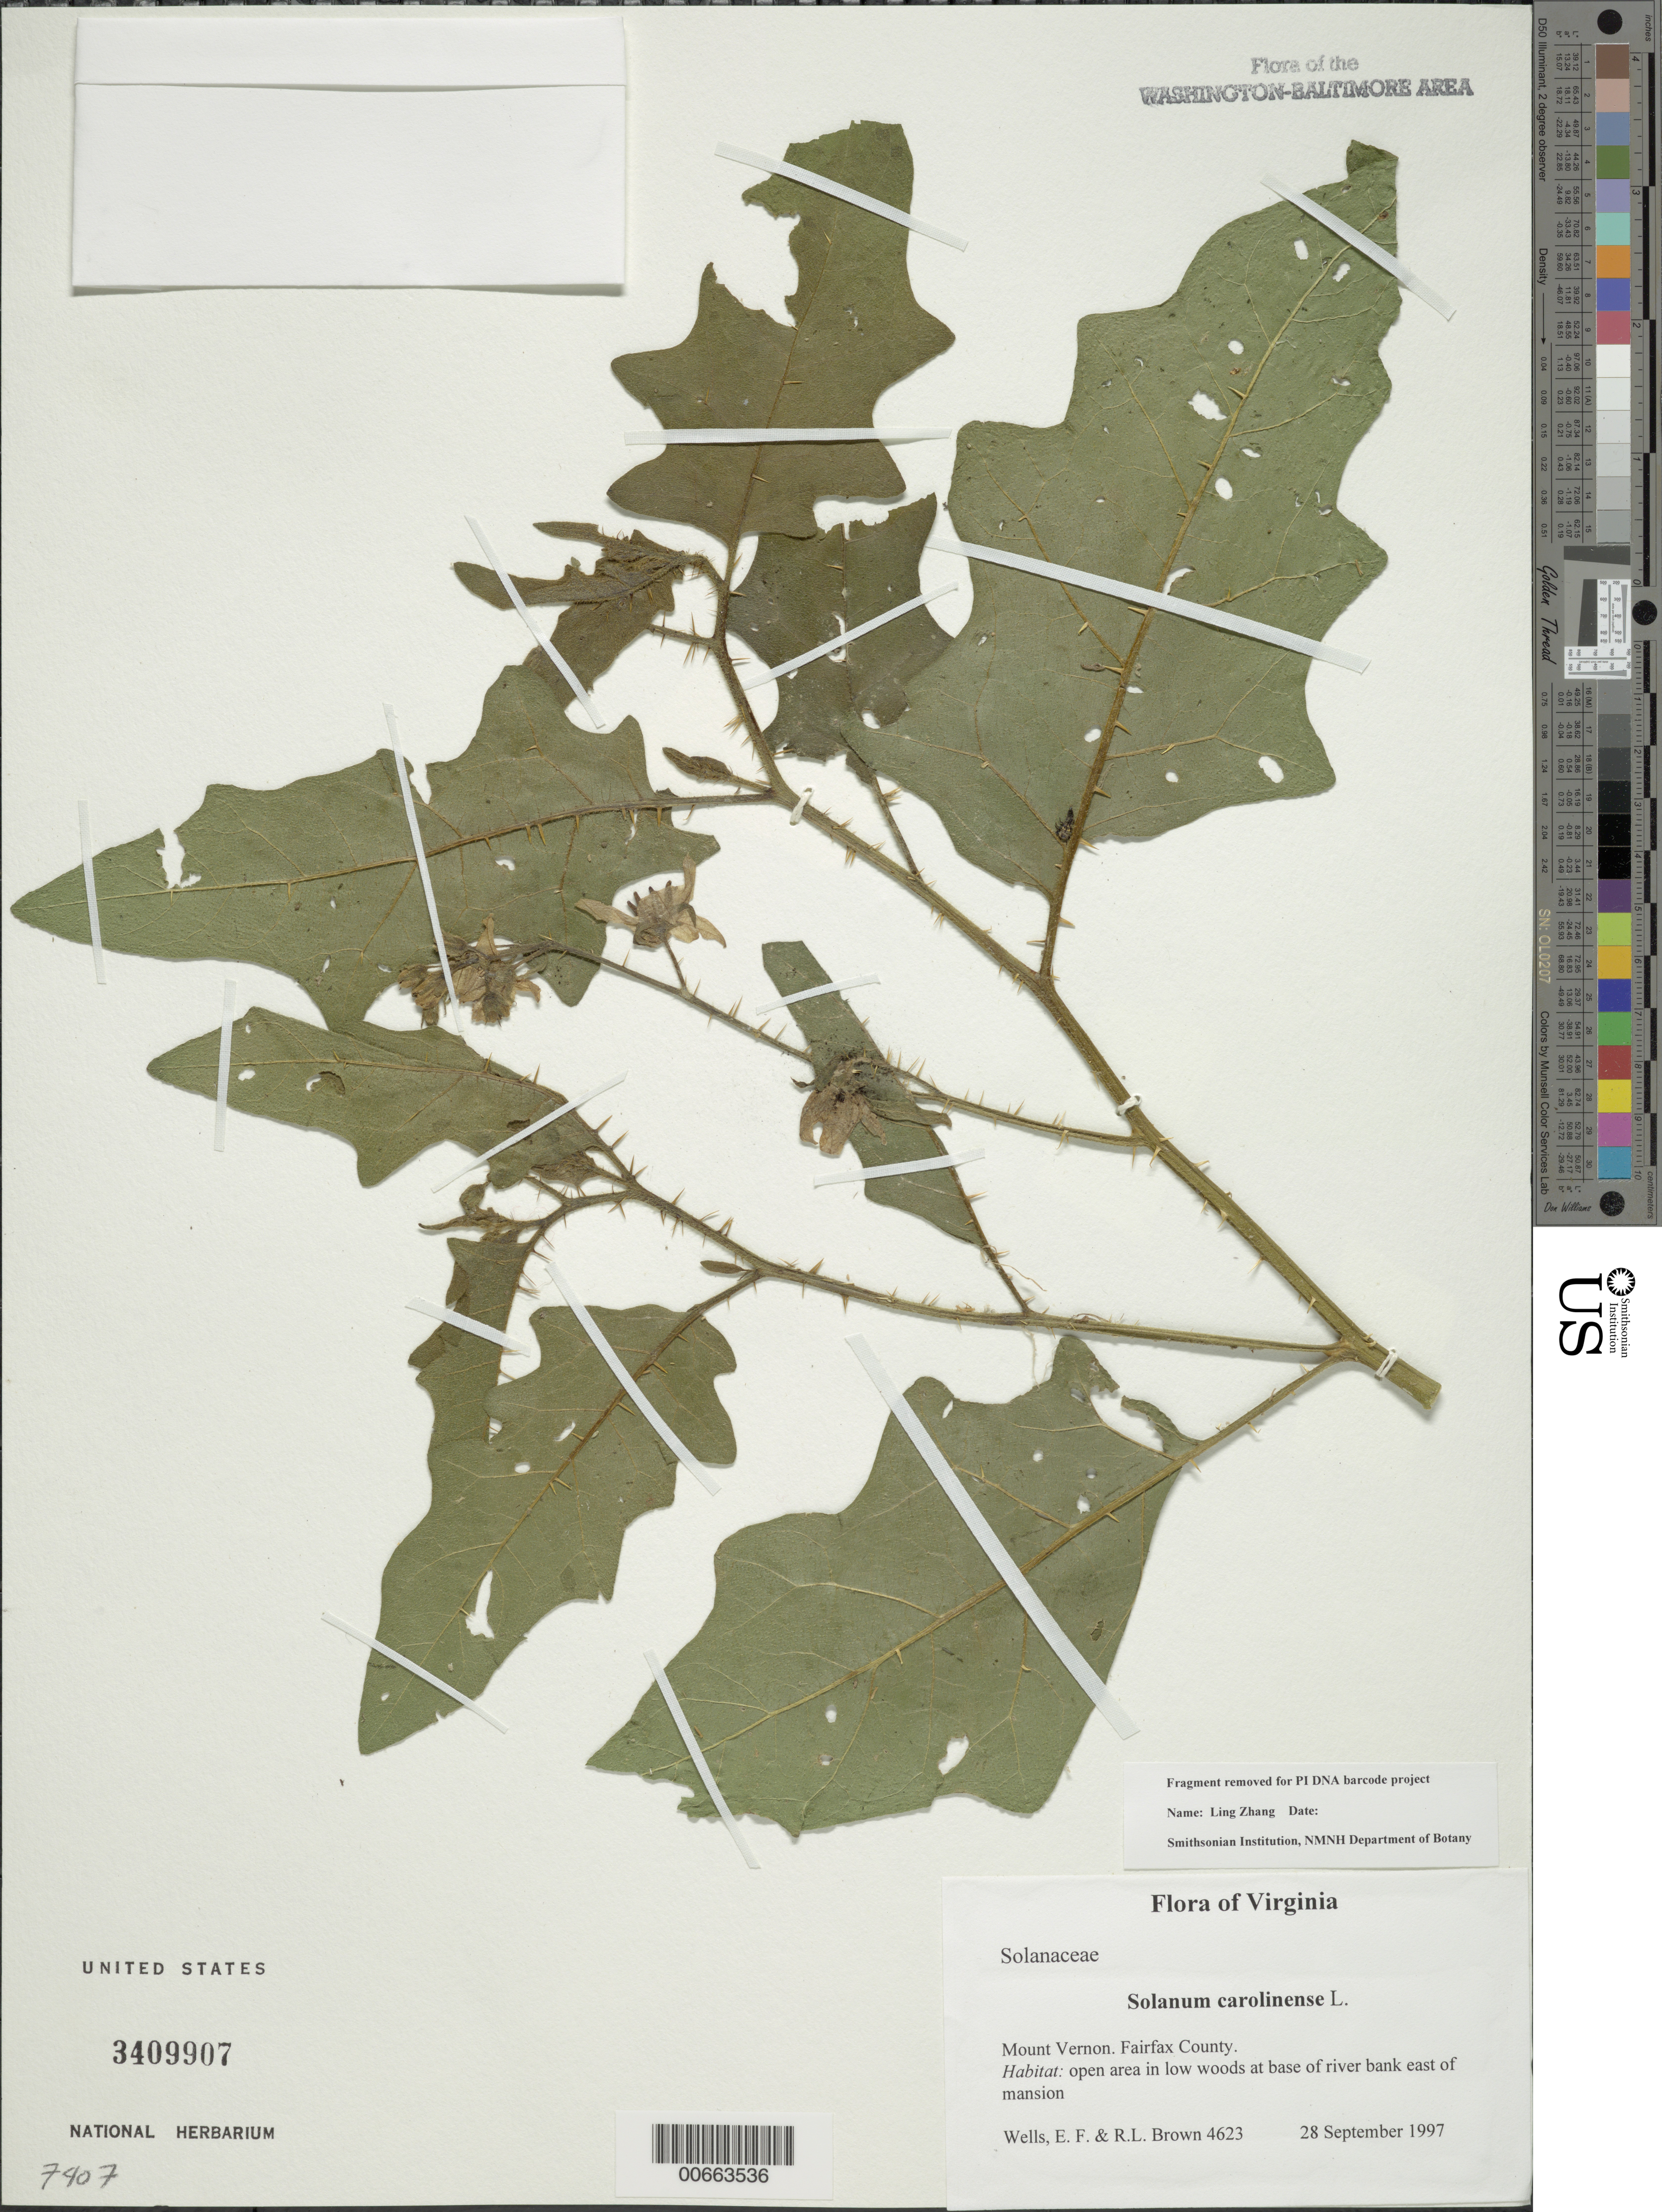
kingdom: Plantae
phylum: Tracheophyta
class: Magnoliopsida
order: Solanales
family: Solanaceae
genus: Solanum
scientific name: Solanum carolinense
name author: L.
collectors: E. F. Wells & R. L. Brown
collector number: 4623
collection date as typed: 28 Sep 1997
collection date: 1997-09-28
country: United States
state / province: Virginia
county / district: Fairfax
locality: Mount Vernon. East of mansion.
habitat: Open area in low woods at base of river bank.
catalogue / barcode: US 3409907